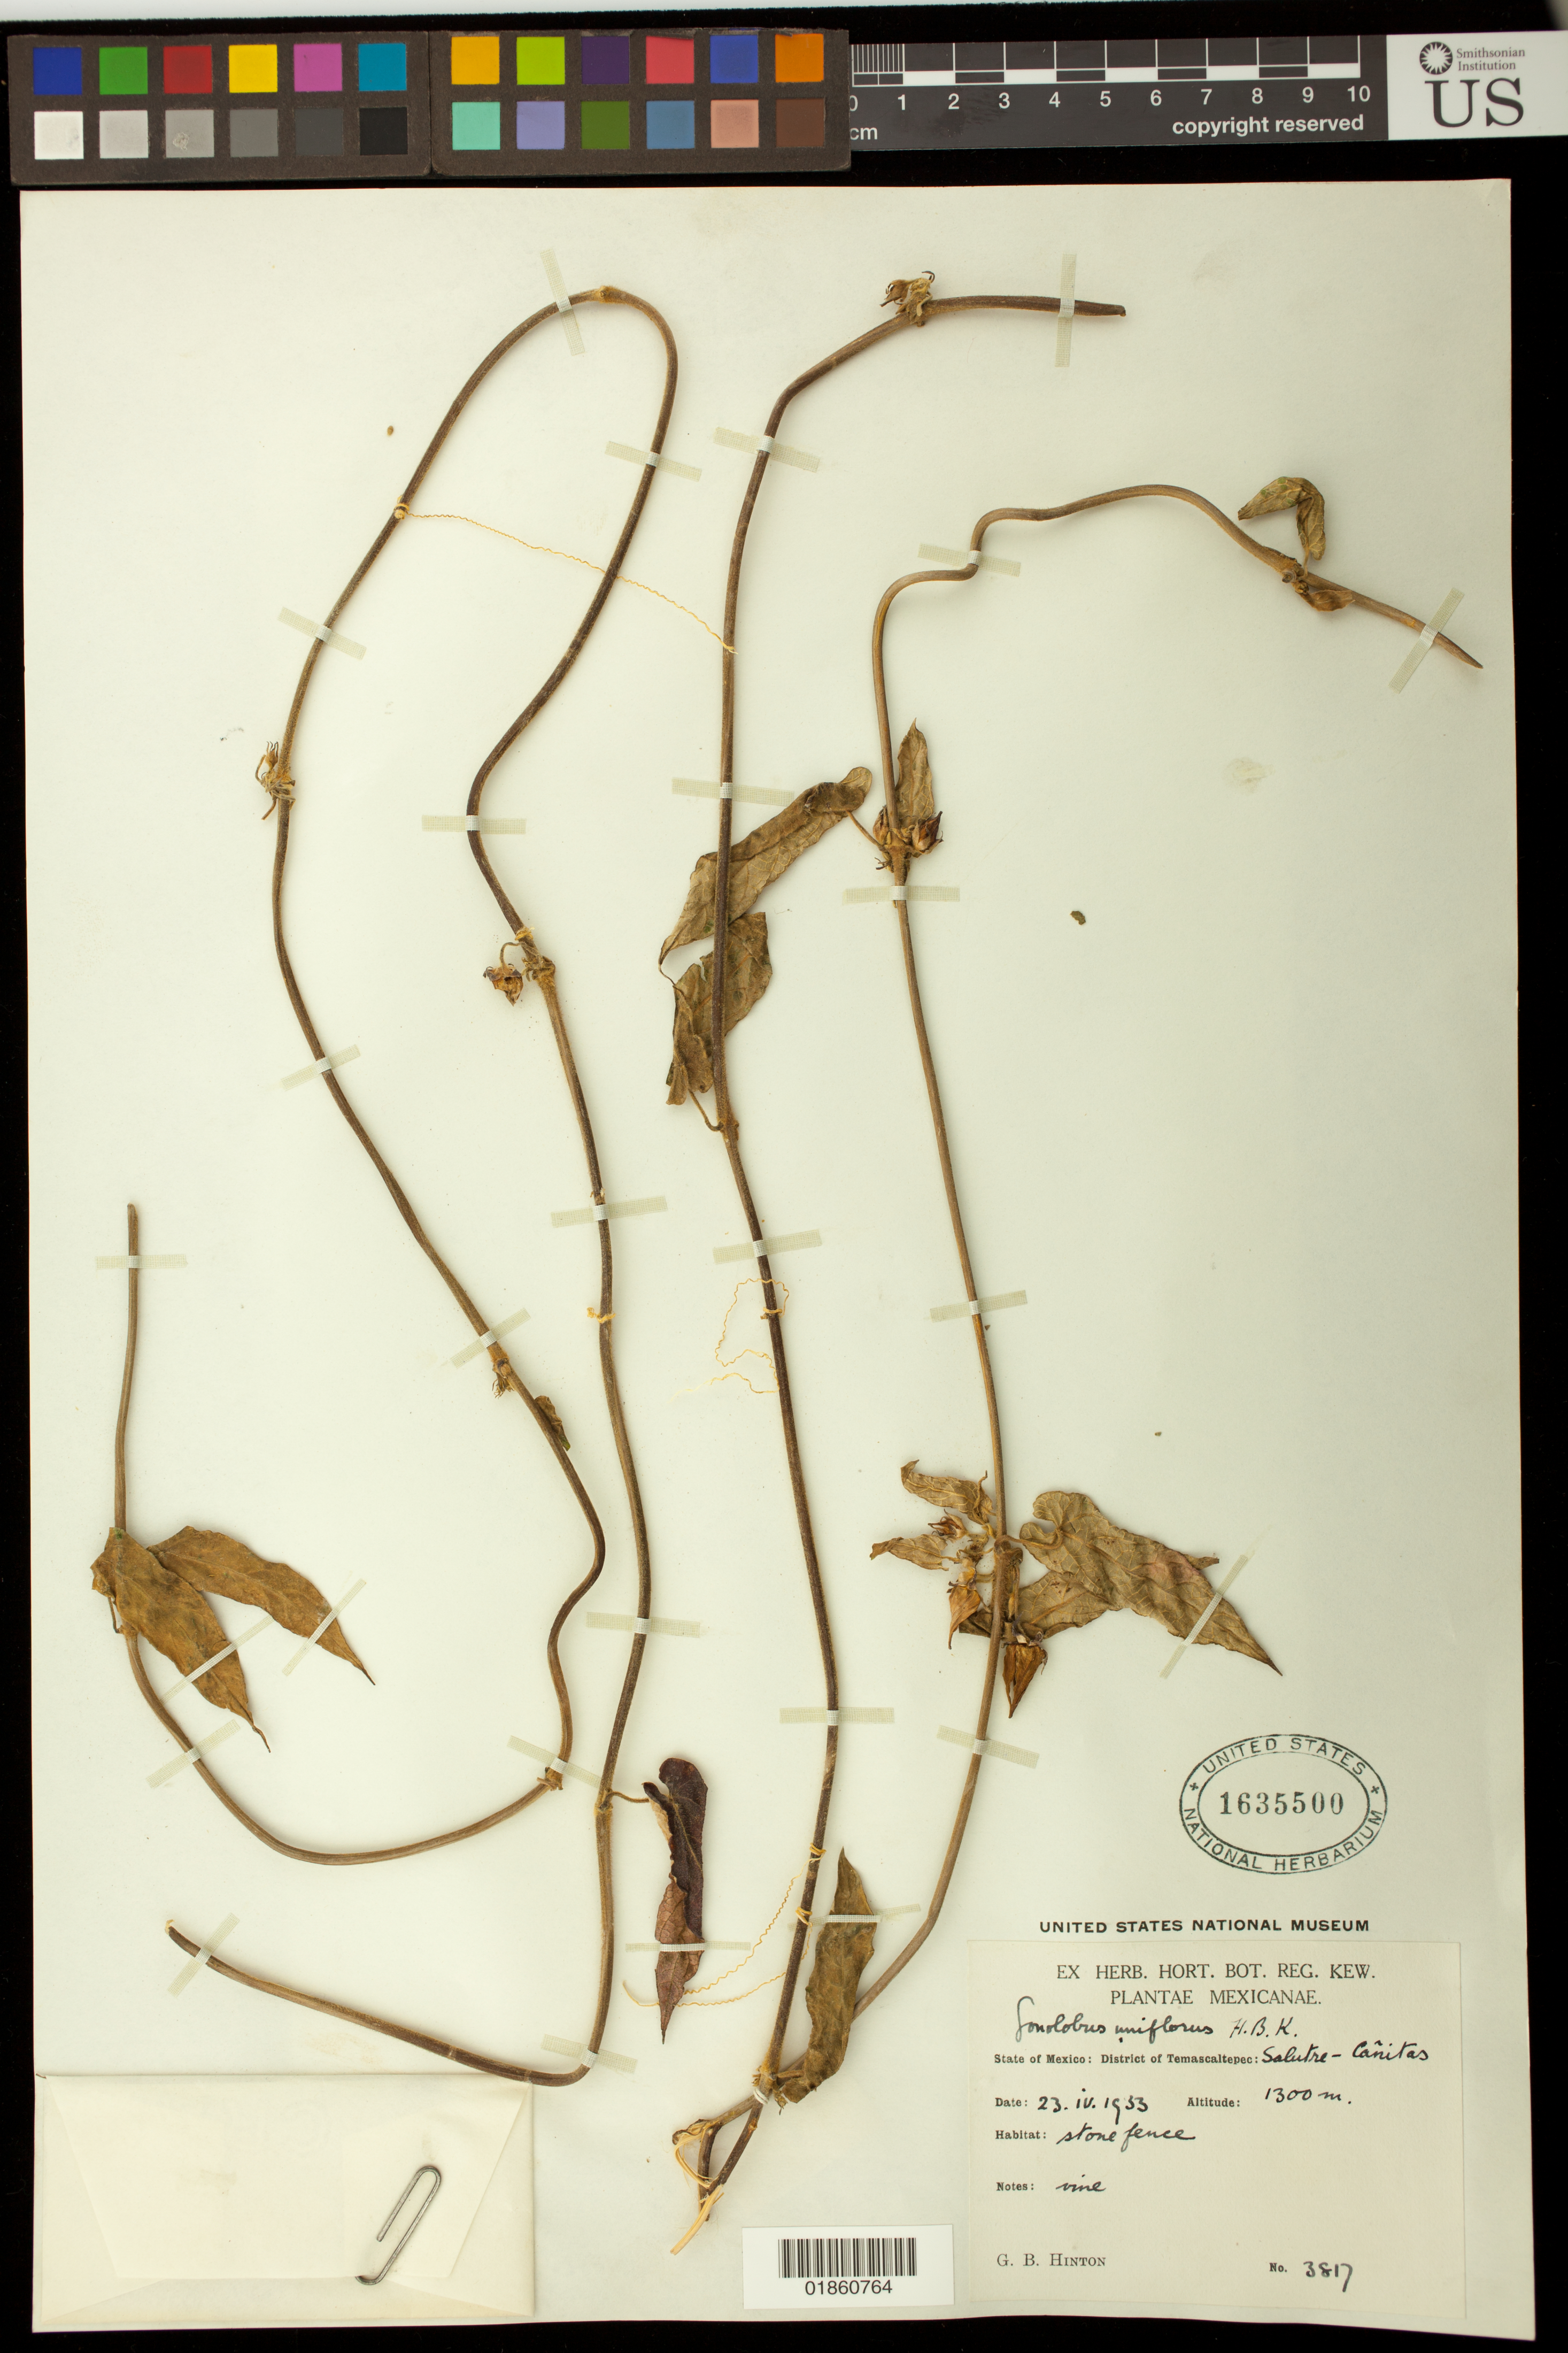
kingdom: Plantae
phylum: Tracheophyta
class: Magnoliopsida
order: Gentianales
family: Apocynaceae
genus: Gonolobus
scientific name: Gonolobus uniflorus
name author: Kunth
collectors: G. B. Hinton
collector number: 3817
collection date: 1933-04-23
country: Mexico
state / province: México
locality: Temascaltepec: Salutre-Canitas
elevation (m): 1300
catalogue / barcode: US 1635500